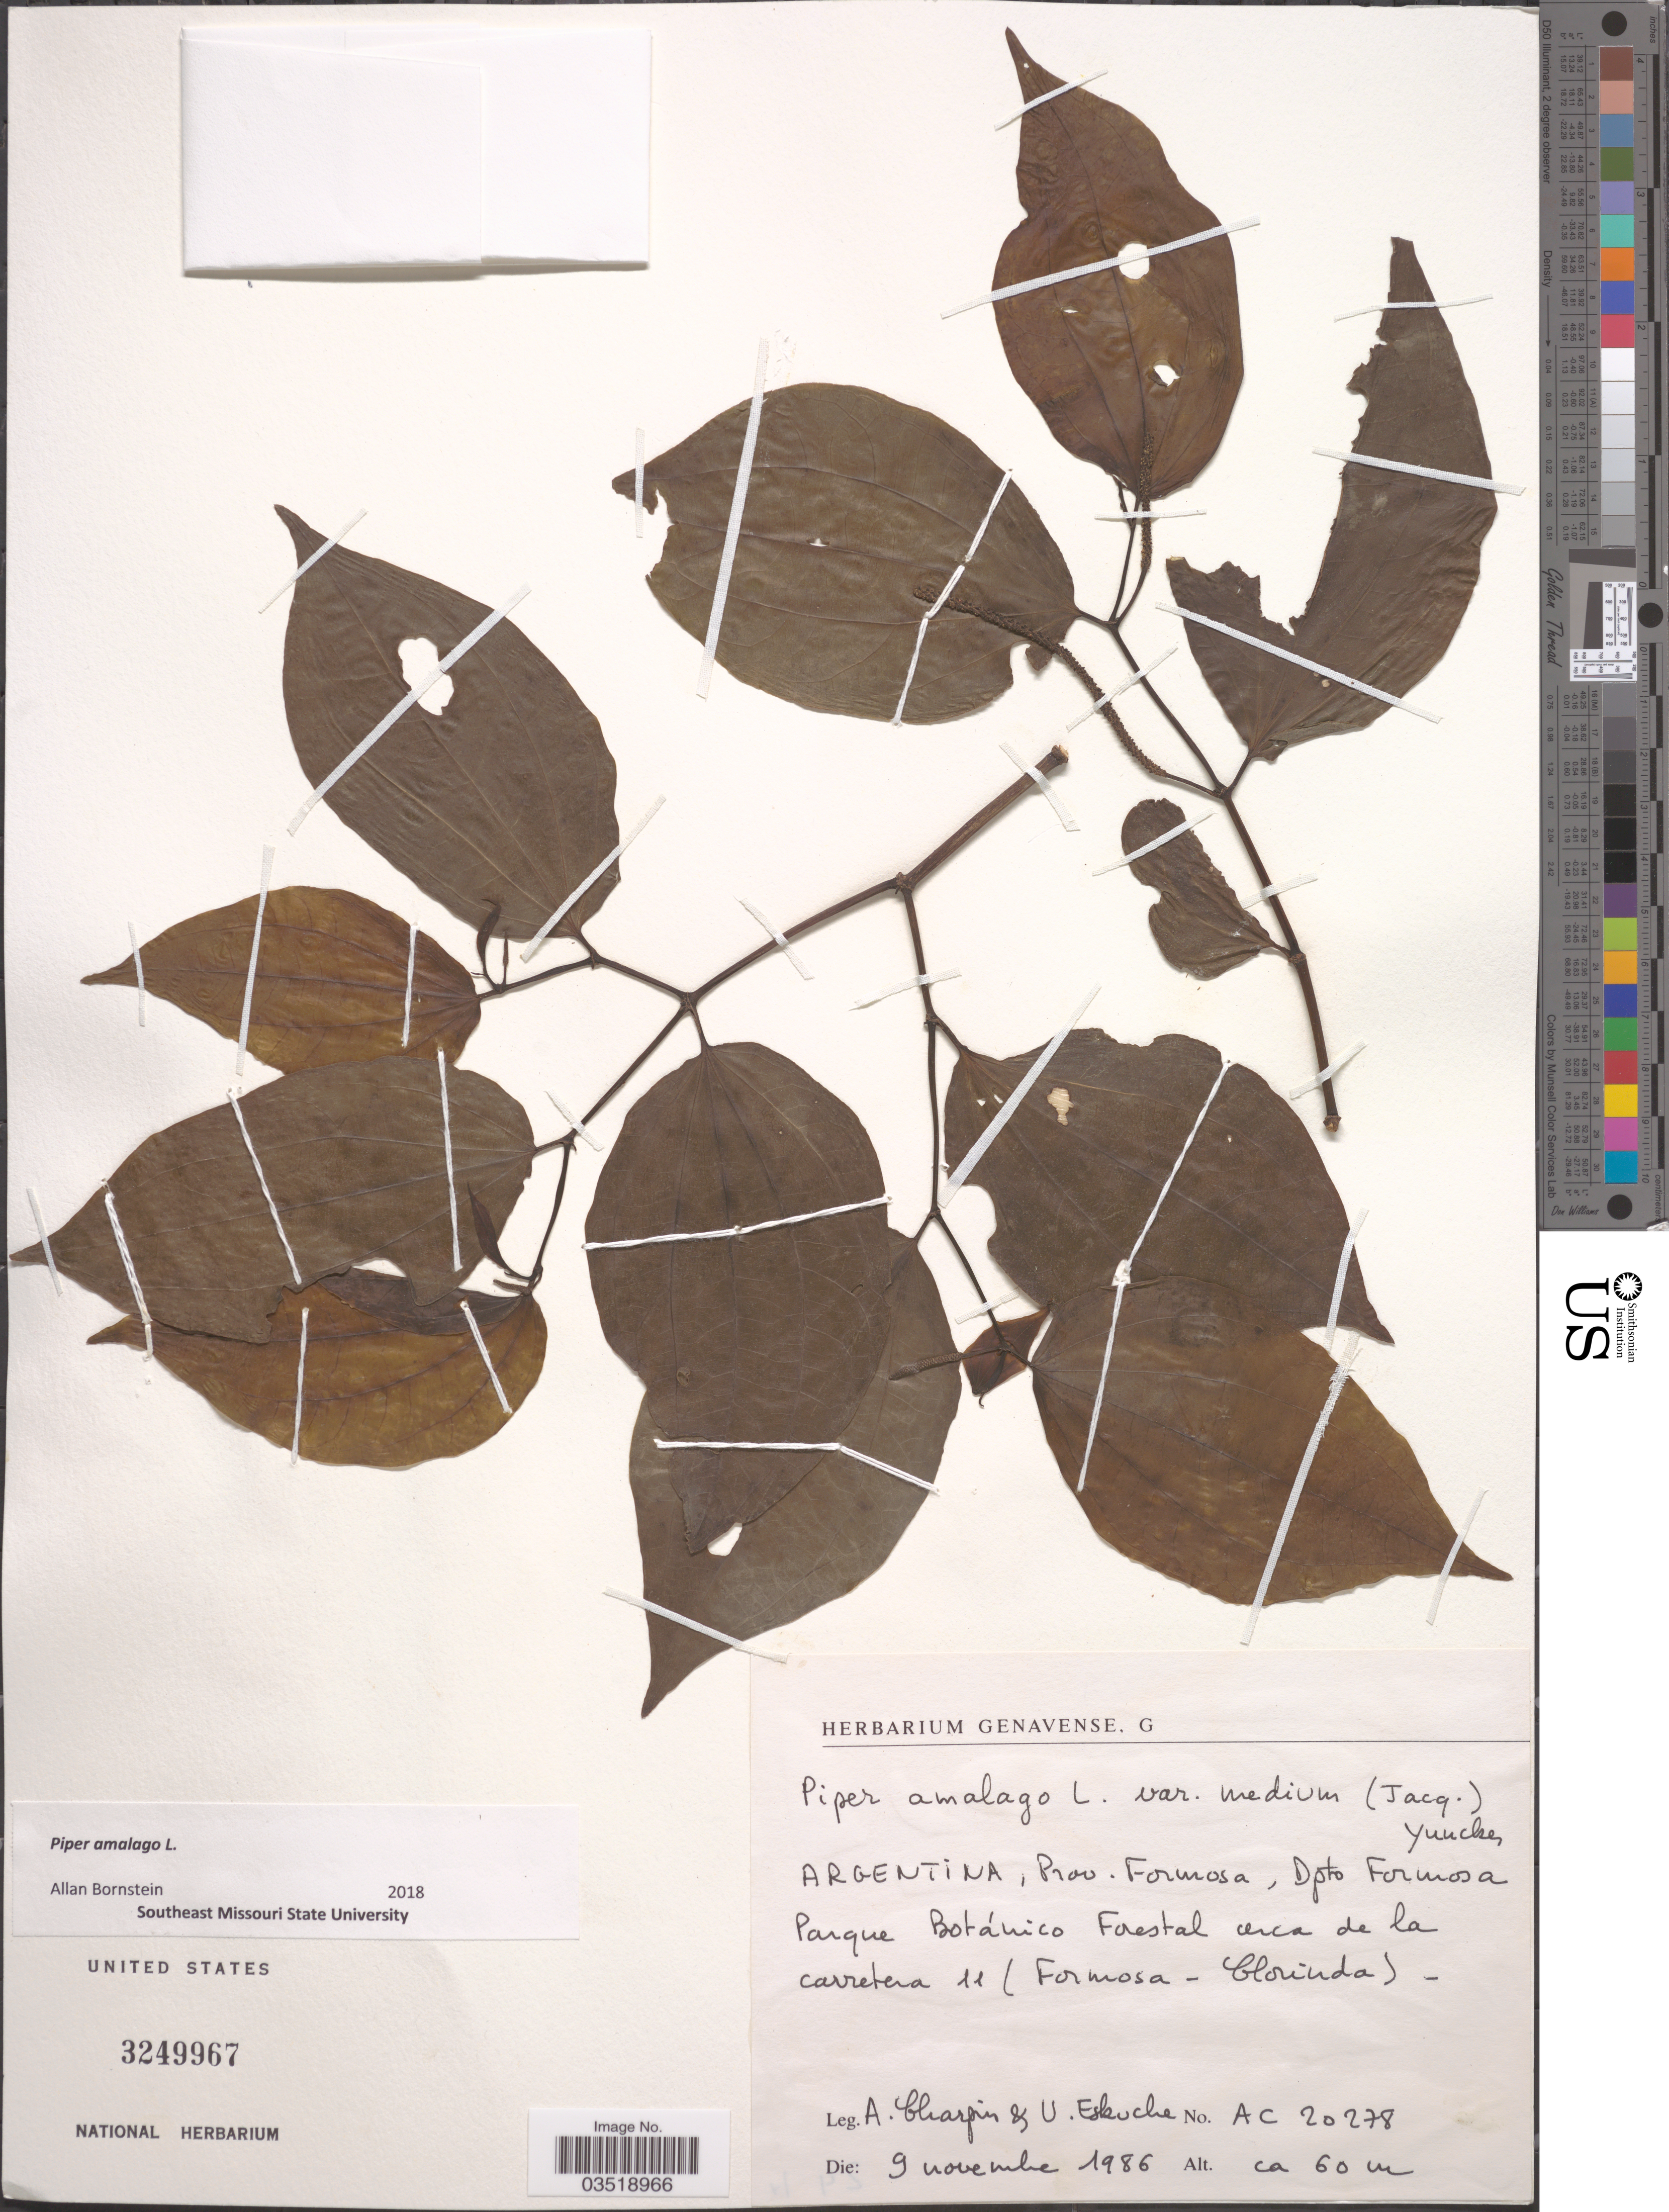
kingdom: Plantae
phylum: Tracheophyta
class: Magnoliopsida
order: Piperales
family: Piperaceae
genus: Piper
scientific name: Piper amalago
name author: L.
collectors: A. Charpin & U. Eskuche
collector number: AC20278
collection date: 1986-11-09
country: Argentina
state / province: Formosa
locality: Dpto Formosa. Parque Botánico Forestal cerca de la carretera 11 (Formosa - Clorinda).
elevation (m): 60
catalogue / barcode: US 3249967